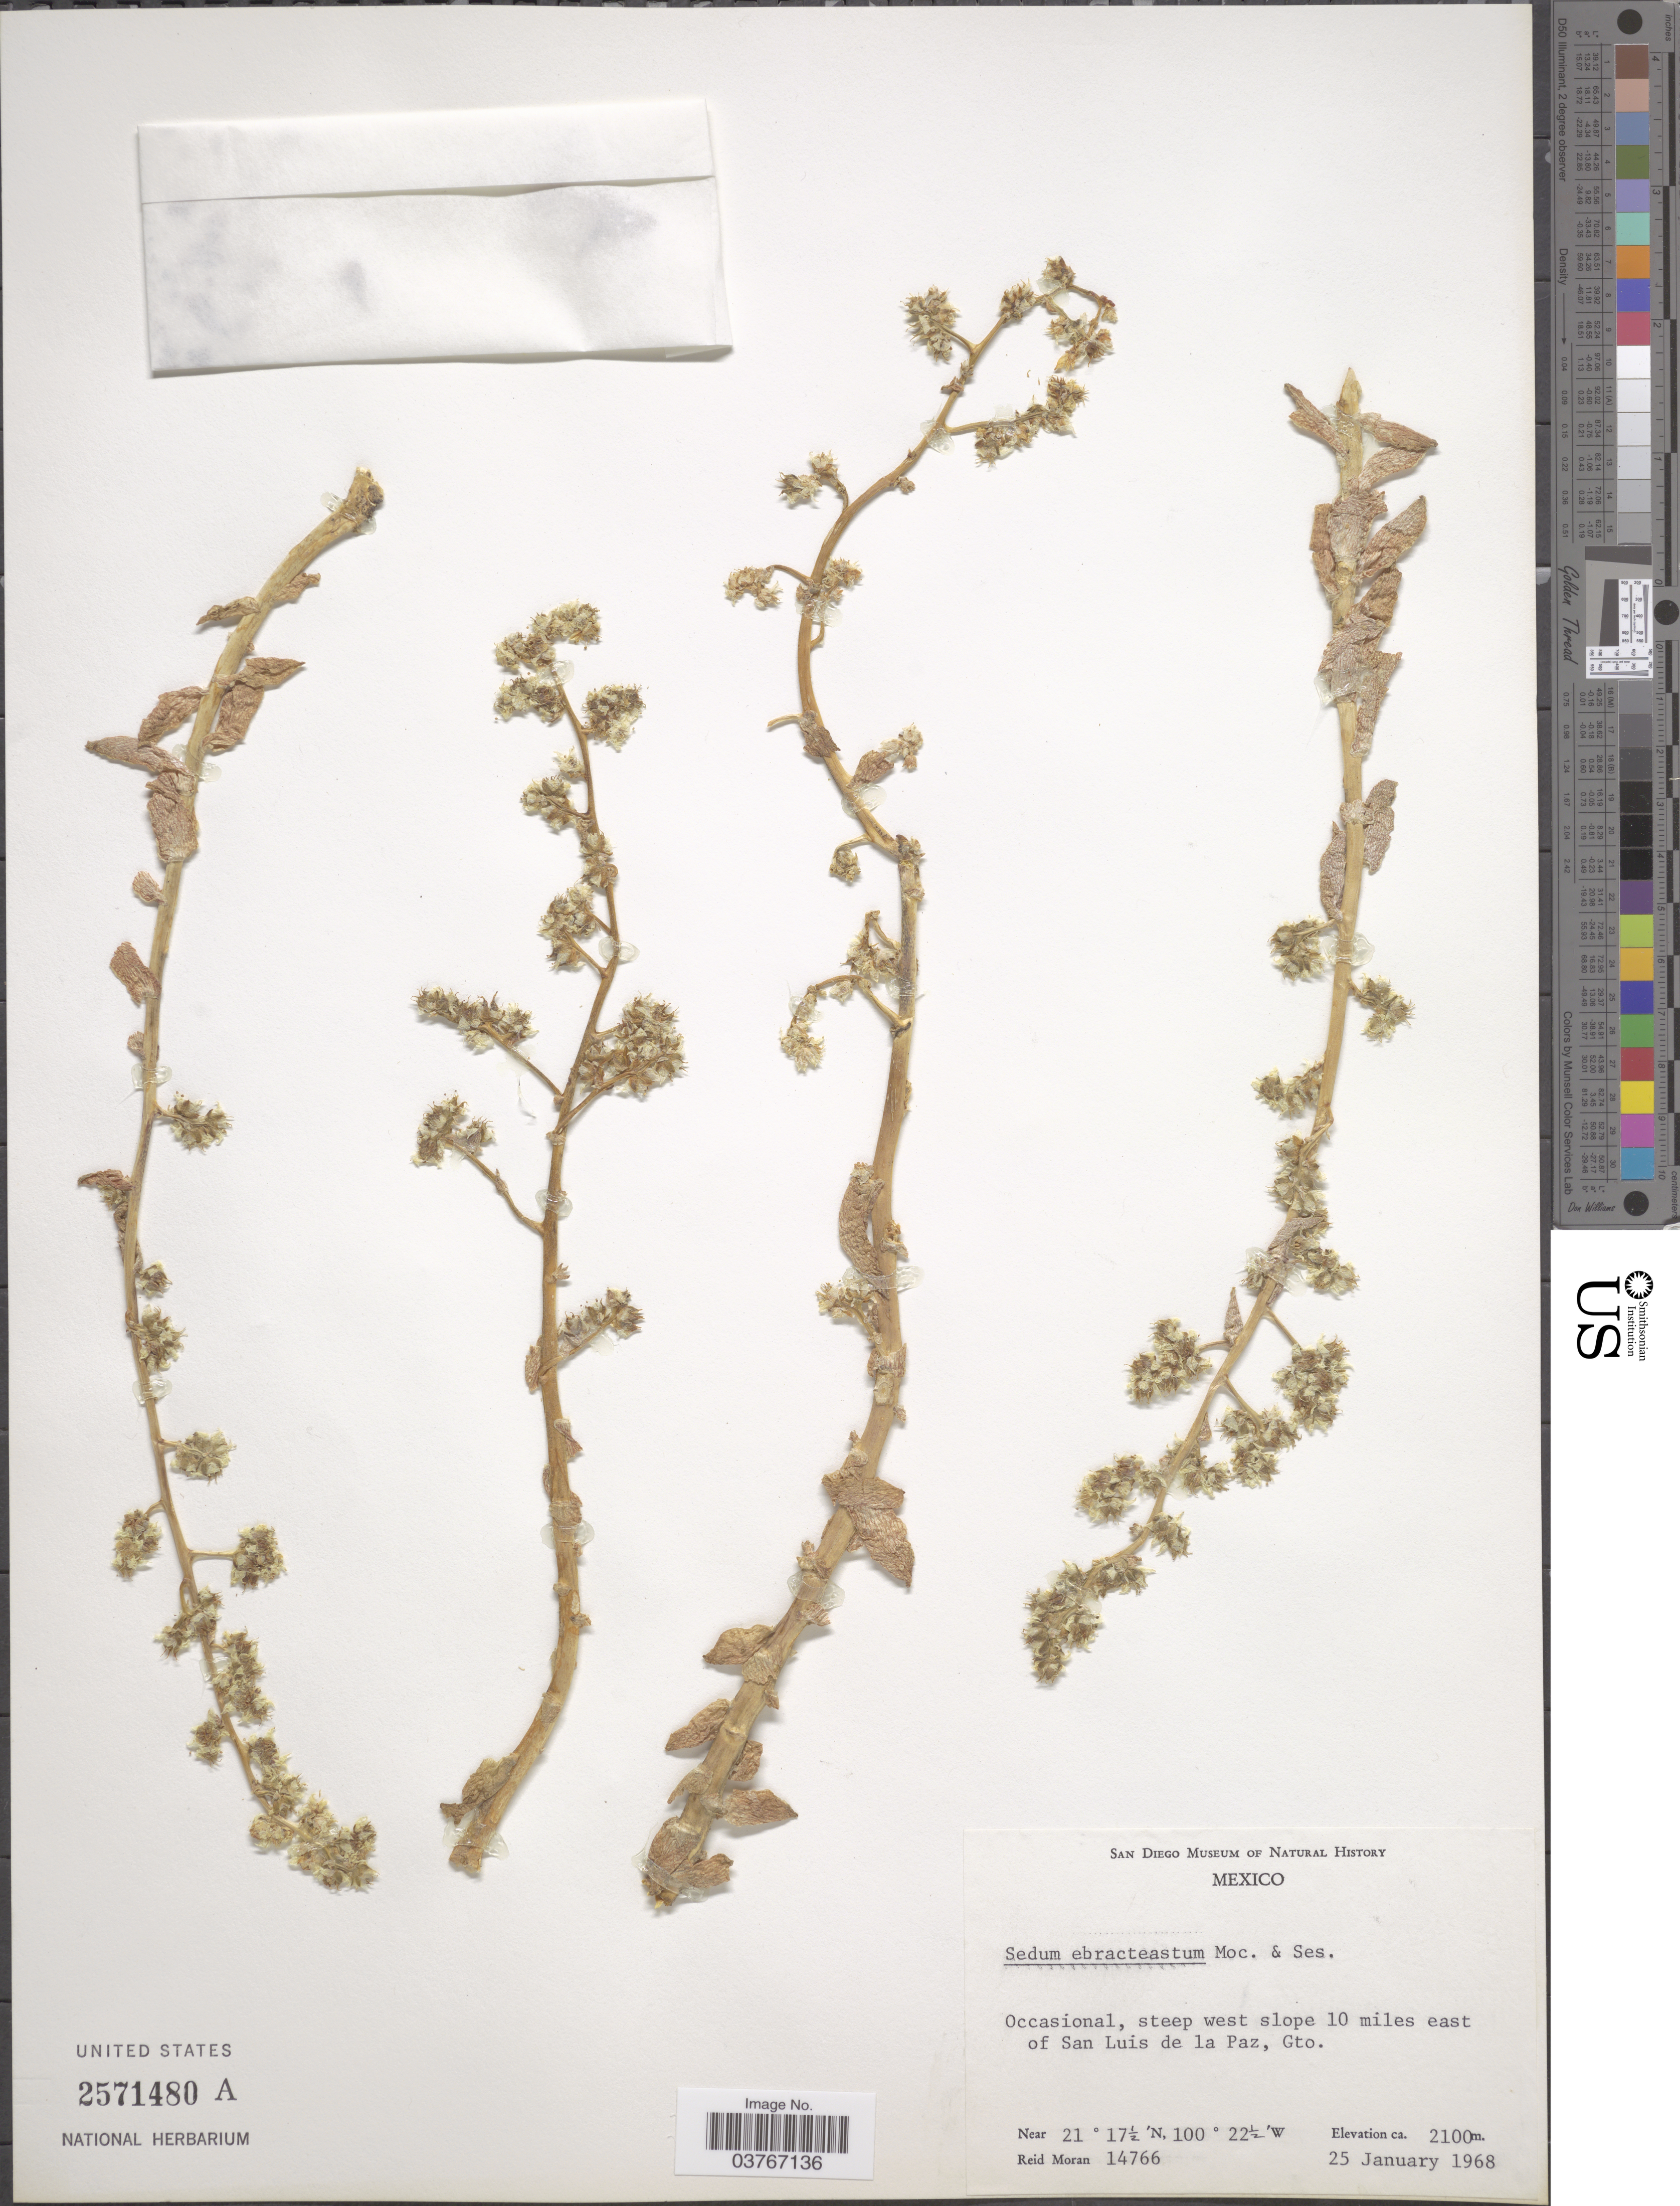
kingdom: Plantae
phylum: Tracheophyta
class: Magnoliopsida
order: Saxifragales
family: Crassulaceae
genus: Sedum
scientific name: Sedum ebracteatum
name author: Moc. & Sessé ex DC.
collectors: R. Moran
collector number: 14766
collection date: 1968-01-25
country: Mexico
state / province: Guanajuato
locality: Steep west slope 10 miles east of San Luis de la Paz.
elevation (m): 2100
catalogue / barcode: US 2571480A